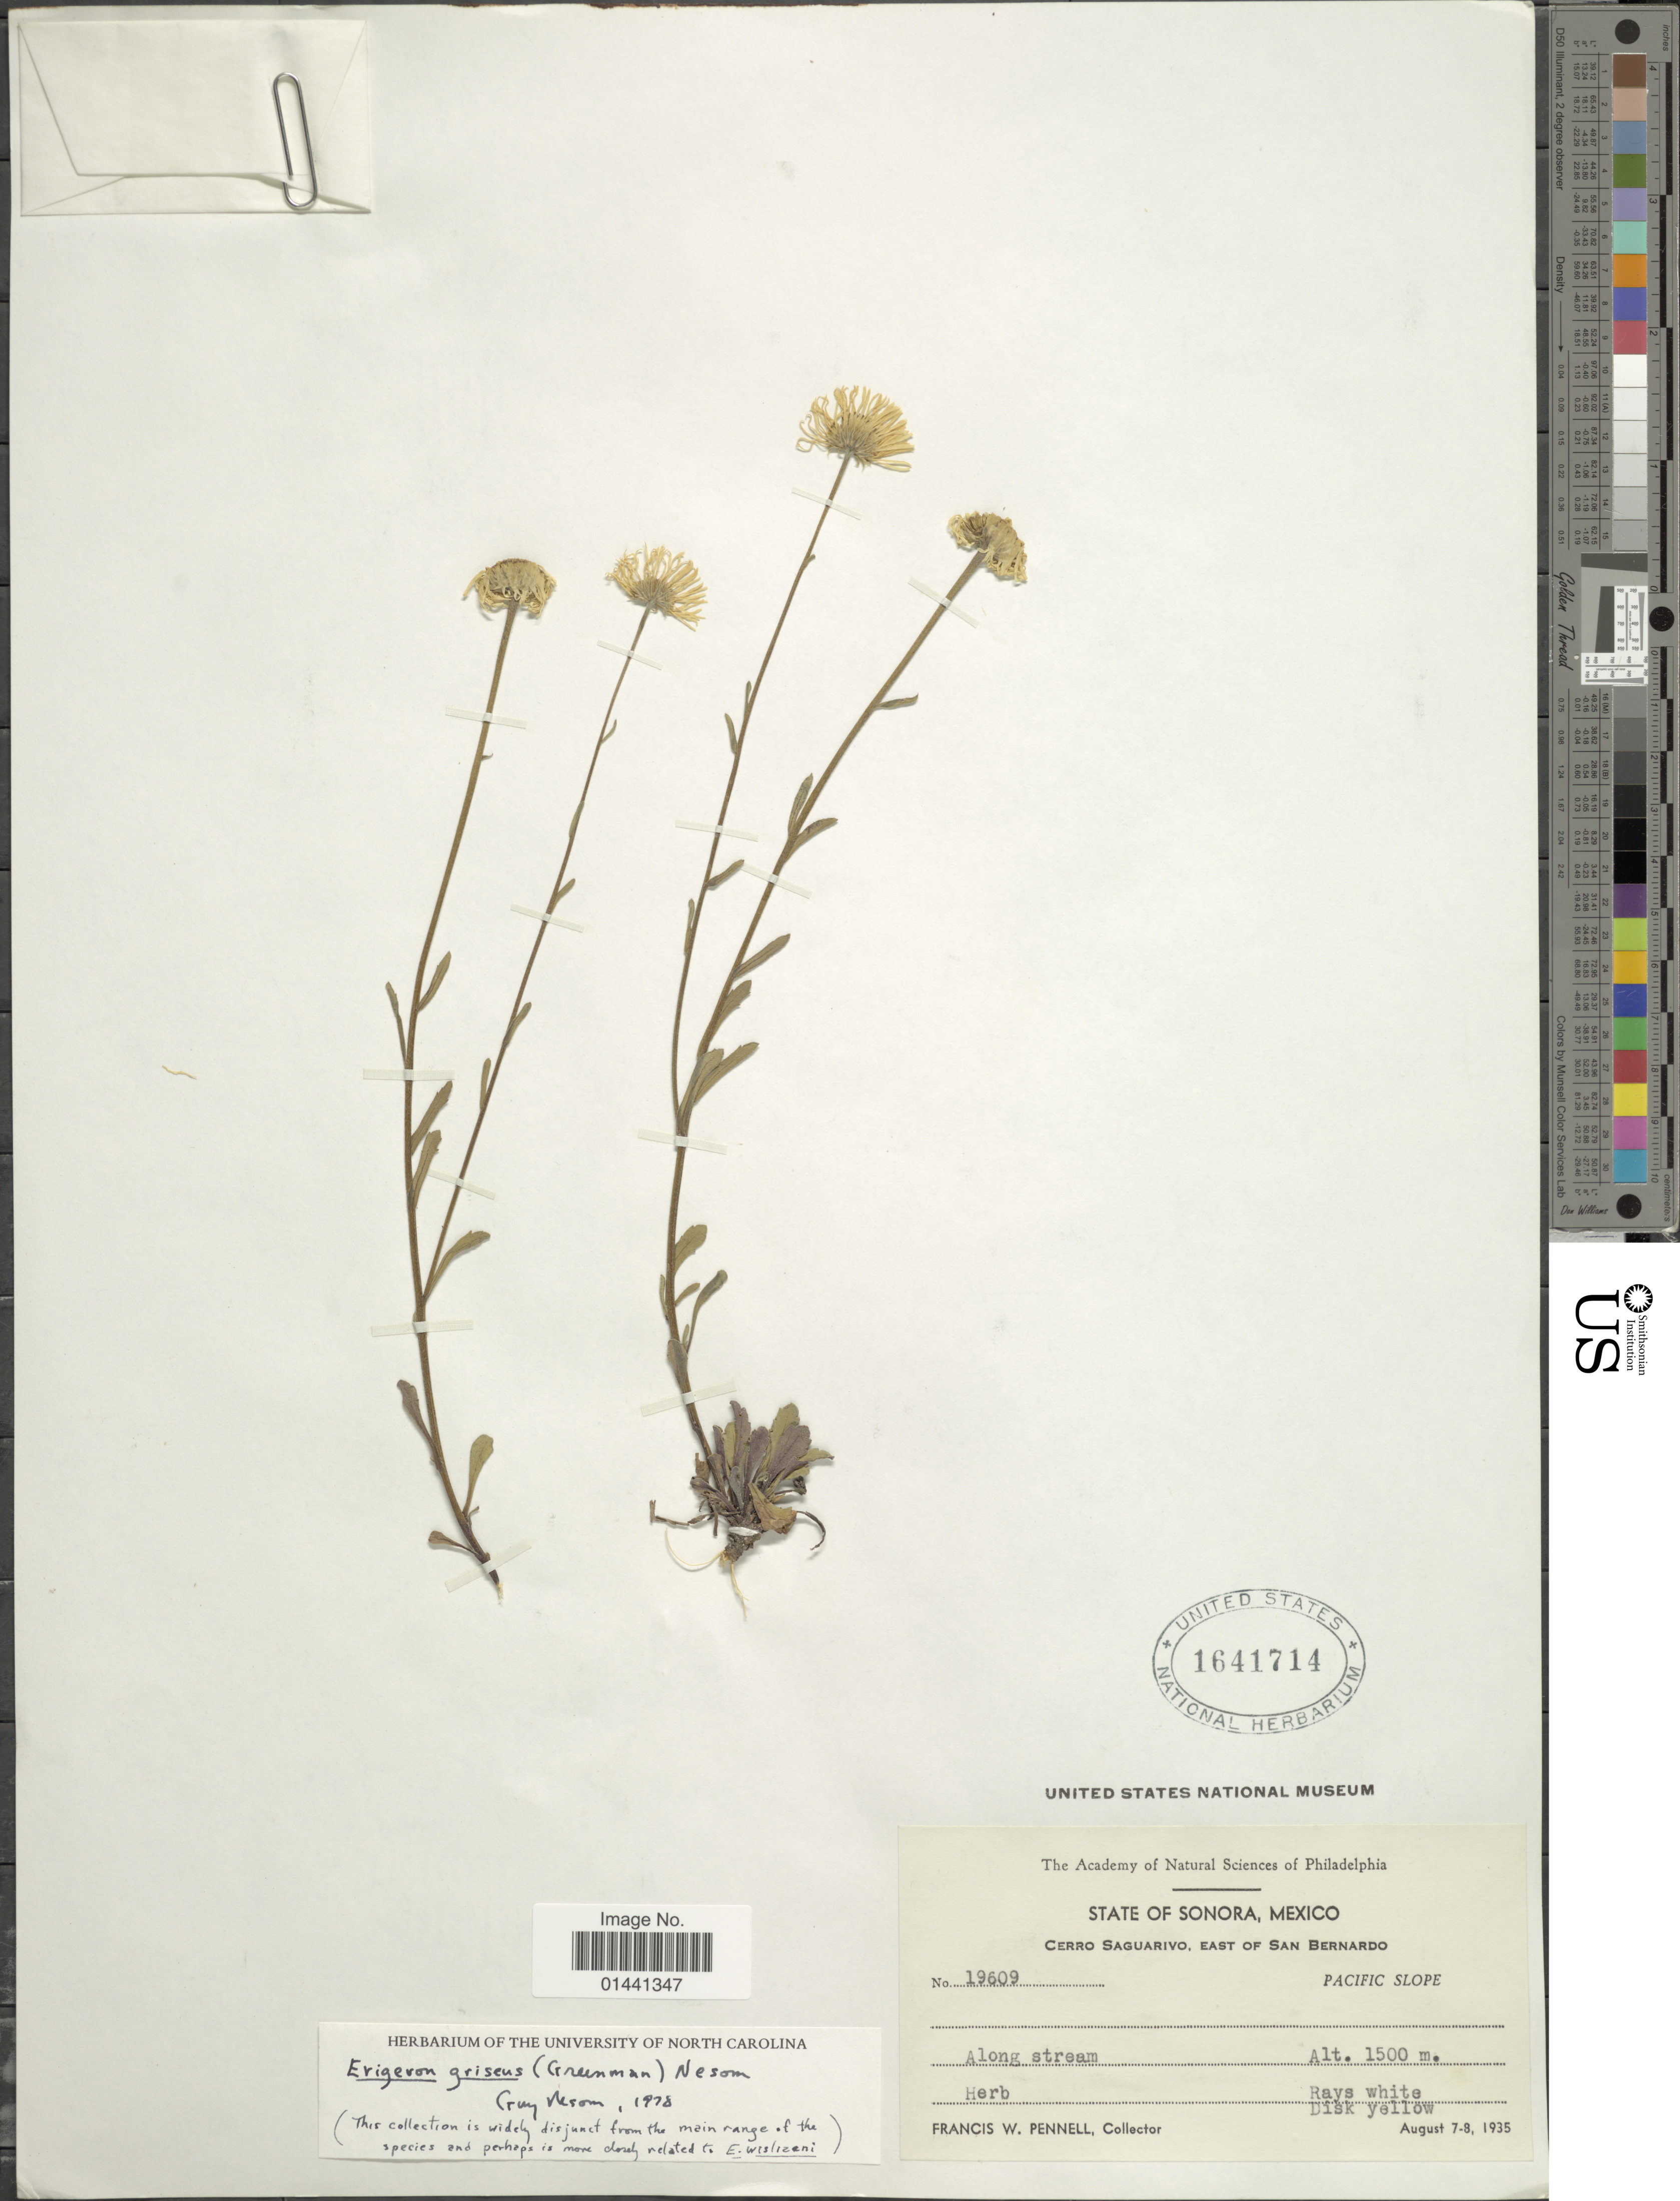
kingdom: Plantae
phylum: Tracheophyta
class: Magnoliopsida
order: Asterales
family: Asteraceae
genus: Erigeron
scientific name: Erigeron griseus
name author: (Greenm.) G.L. Nesom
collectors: F. W. Pennell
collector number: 19609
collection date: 1935-08-07/1935-08-08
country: Mexico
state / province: Sonora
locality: Cerro Saguarivo, East of San Bernardo, Pacific Slope, along stream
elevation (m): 1500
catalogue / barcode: US 1641714